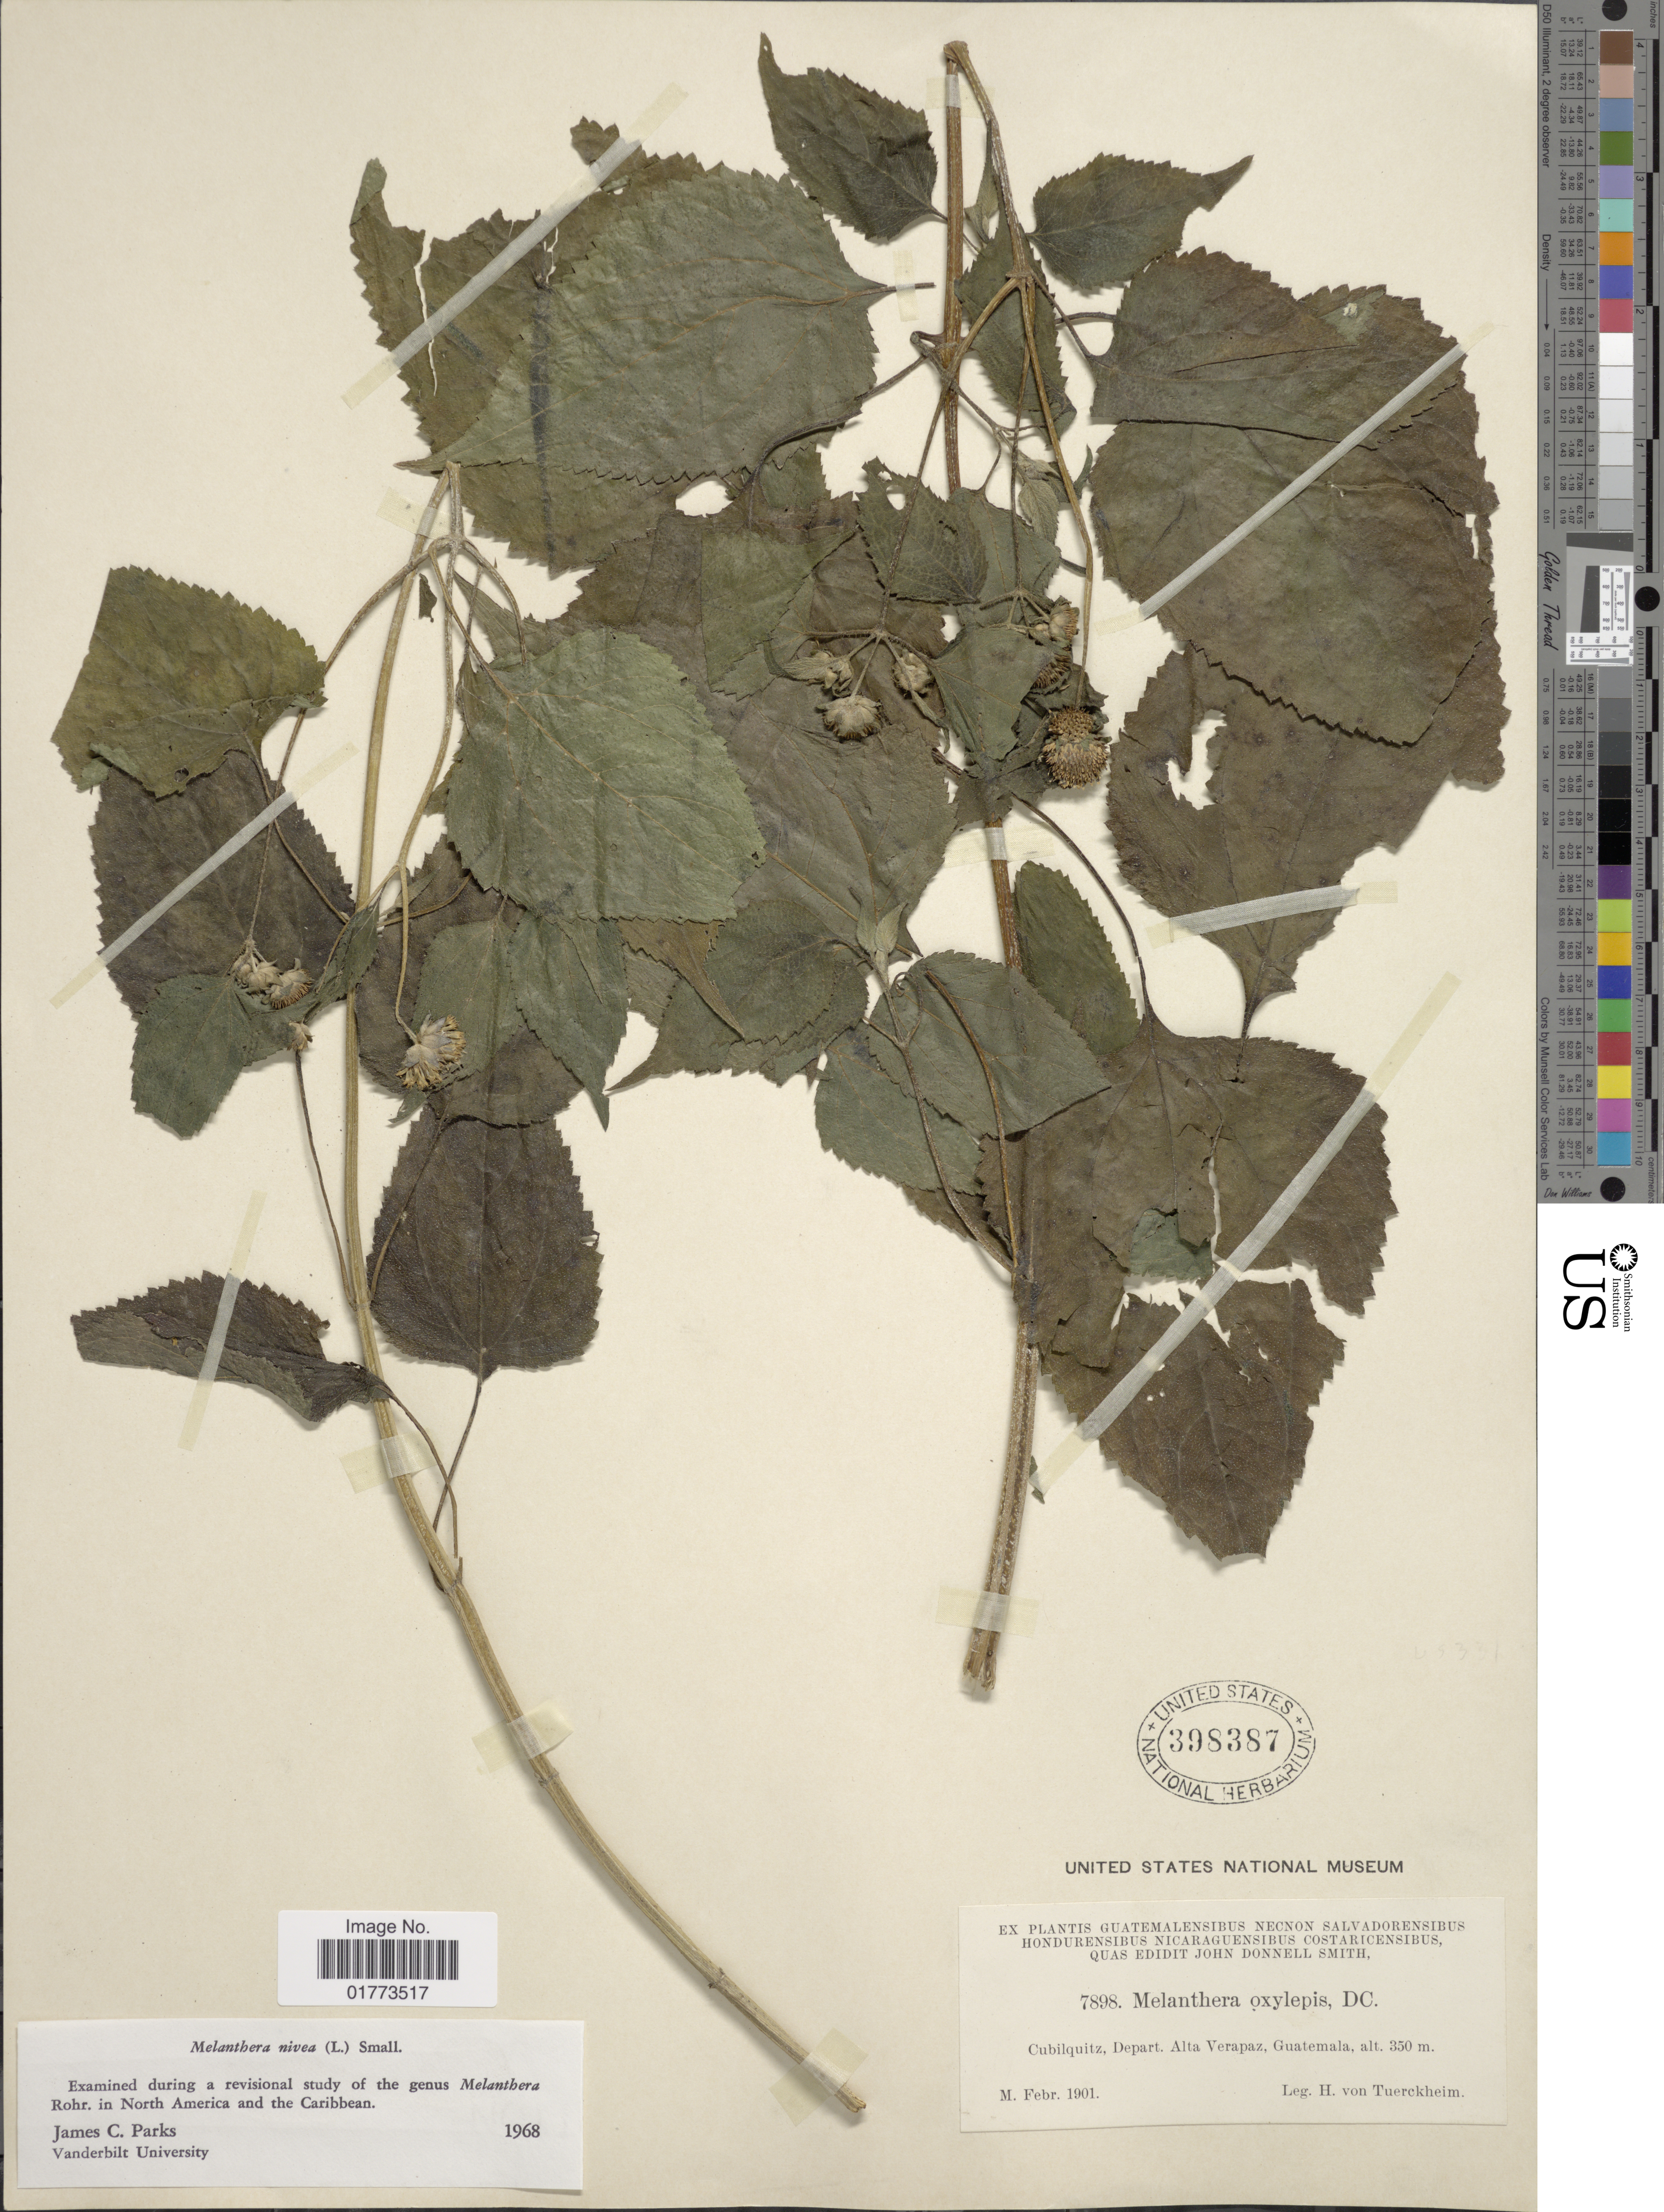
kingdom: Plantae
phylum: Tracheophyta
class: Magnoliopsida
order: Asterales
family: Asteraceae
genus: Melanthera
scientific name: Melanthera nivea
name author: (L.) Small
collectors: H. von Tuerckheim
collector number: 7898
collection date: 1901-02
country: Guatemala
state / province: Alta Verapaz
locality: Cubilquitz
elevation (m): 350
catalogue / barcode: US 398387